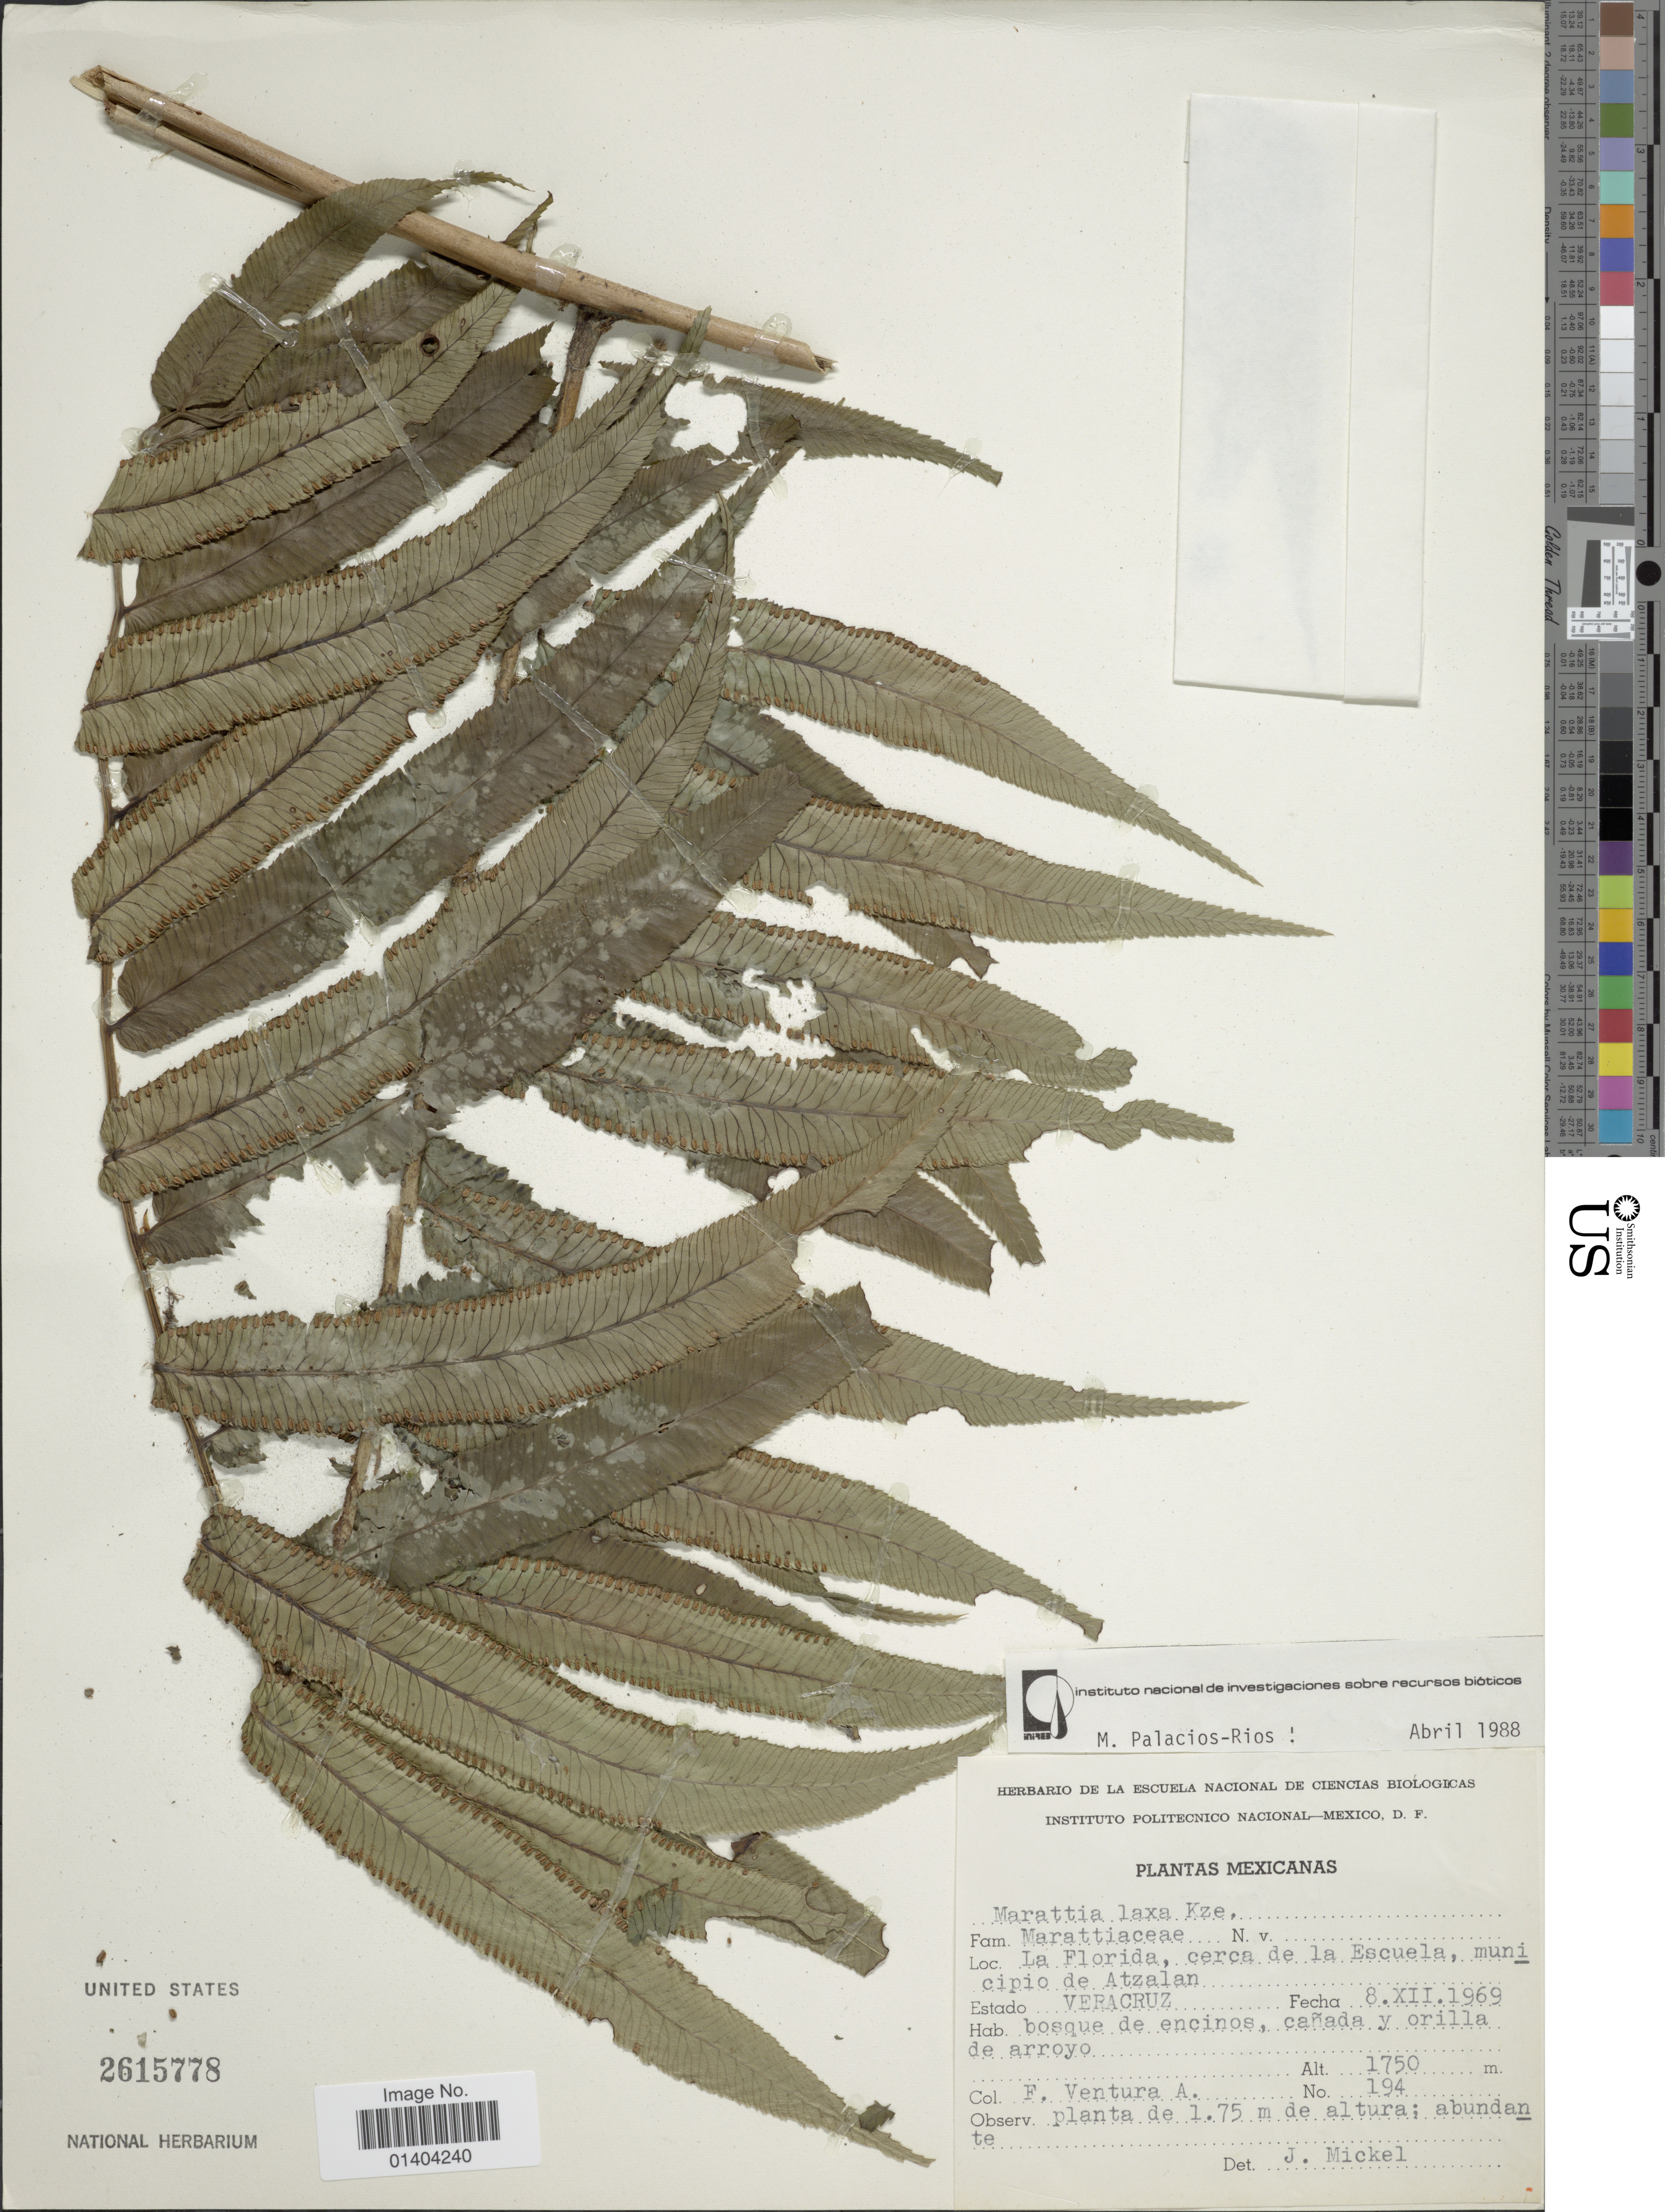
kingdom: Plantae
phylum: Tracheophyta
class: Polypodiopsida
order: Marattiales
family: Marattiaceae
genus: Marattia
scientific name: Marattia laxa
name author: Kunze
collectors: F. Ventura A.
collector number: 194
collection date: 1969-12-08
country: Mexico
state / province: Veracruz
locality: La Florida, cerca de la Escuela municipio de Atzalan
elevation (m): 1750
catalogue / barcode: US 2615778